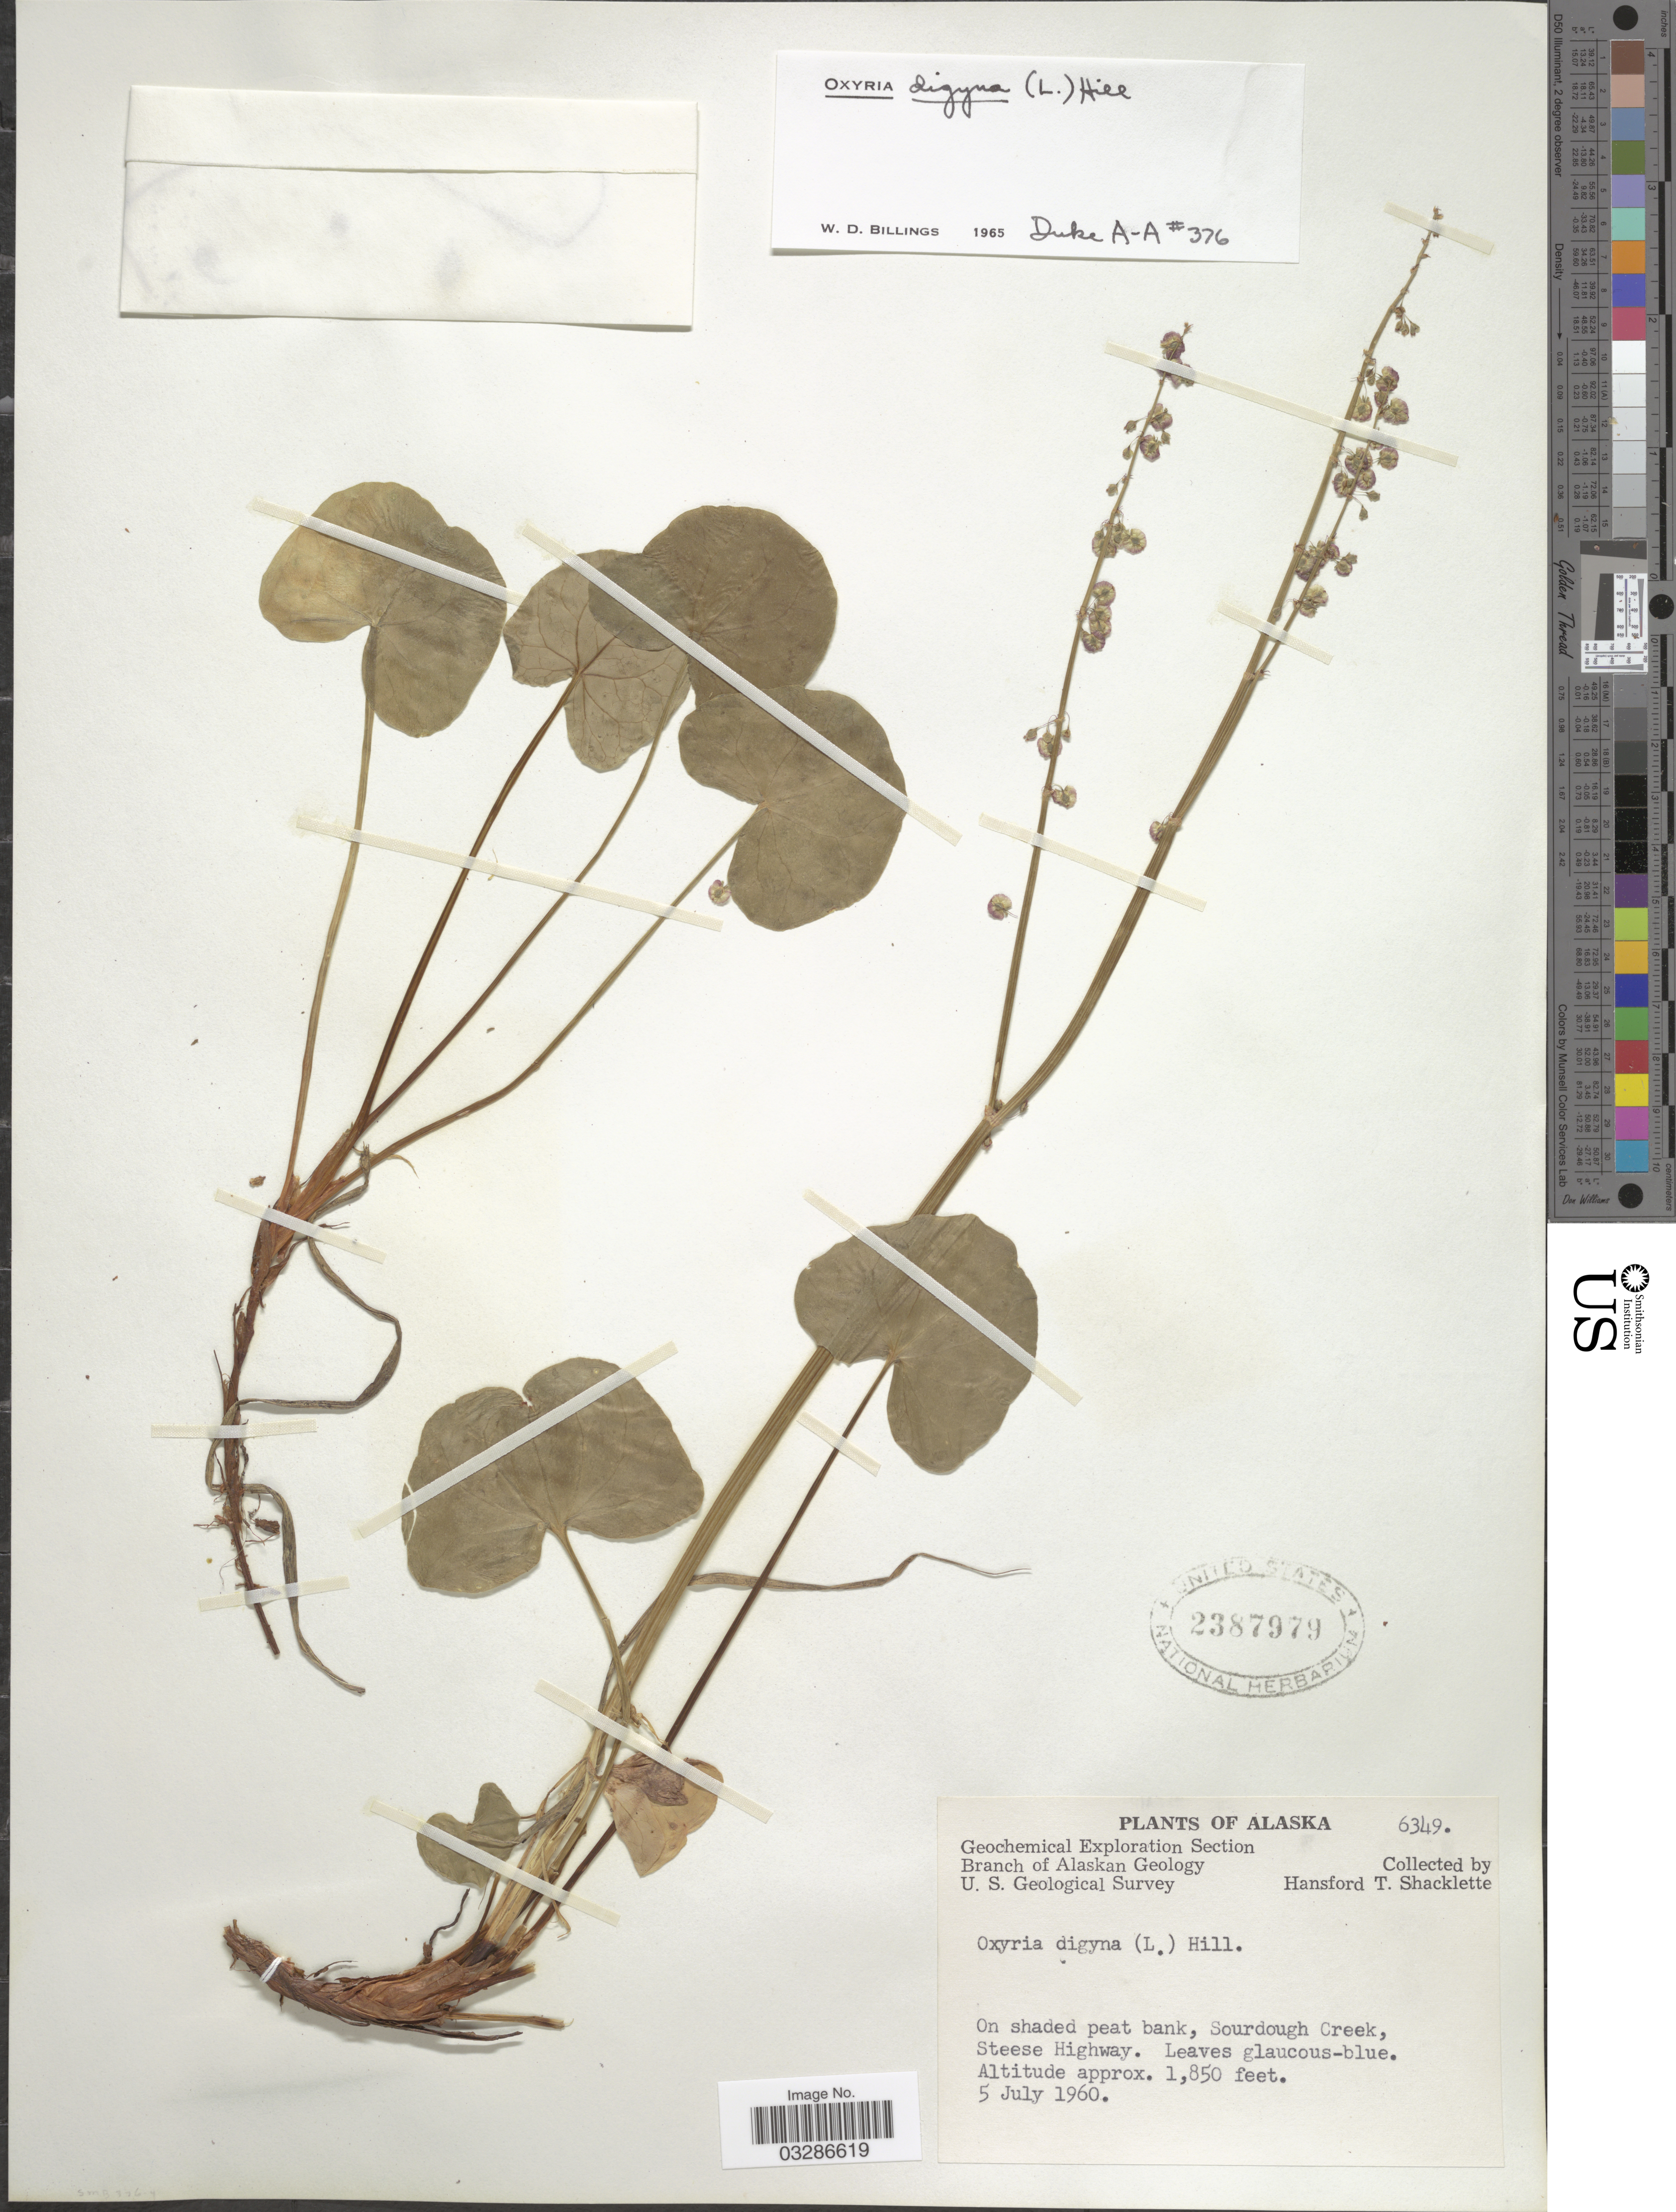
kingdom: Plantae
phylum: Tracheophyta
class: Magnoliopsida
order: Caryophyllales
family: Polygonaceae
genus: Oxyria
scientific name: Oxyria digyna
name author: (L.) Hill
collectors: H. Shacklette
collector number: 6349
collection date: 1960-07-05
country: United States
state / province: Alaska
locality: Sourdough Creek, Steese Highway.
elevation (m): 564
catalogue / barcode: US 2387979